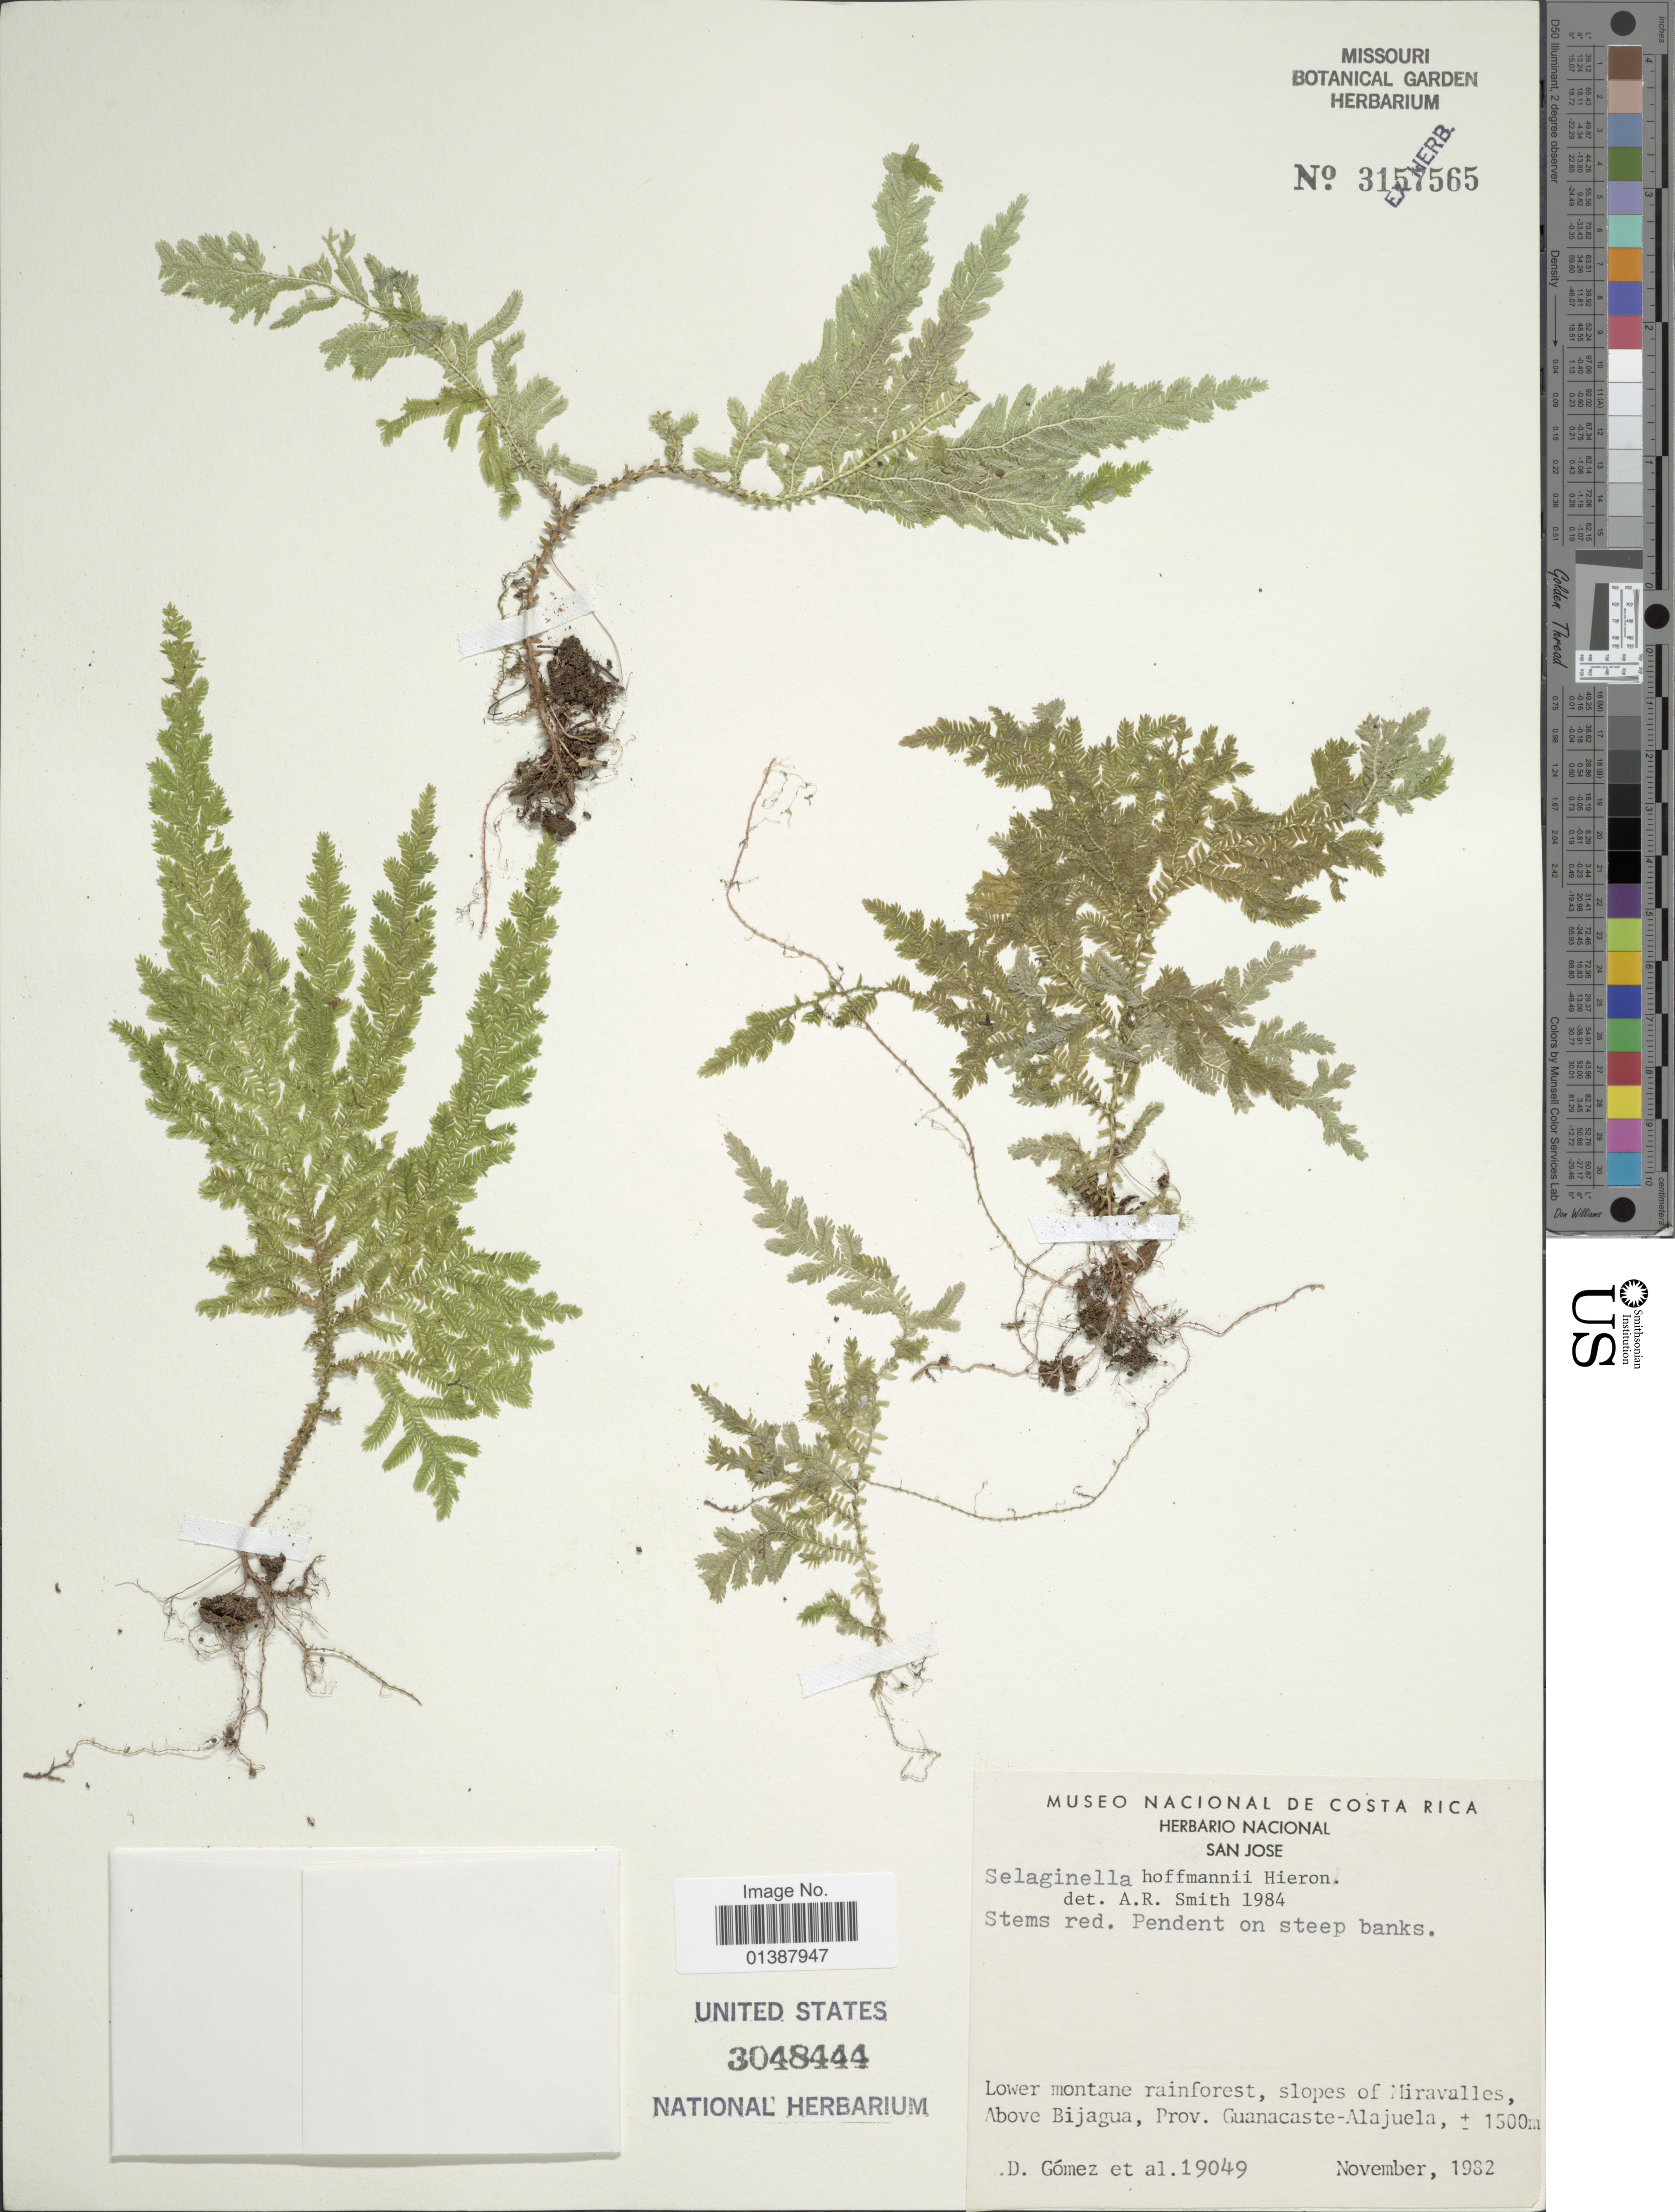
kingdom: Plantae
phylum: Tracheophyta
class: Lycopodiopsida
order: Selaginellales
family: Selaginellaceae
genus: Selaginella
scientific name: Selaginella hoffmannii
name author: Hieron.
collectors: D. Gomez & et al.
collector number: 19049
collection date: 1982-11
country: Costa Rica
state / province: Alajuela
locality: San Jose, Lower montane rainforest, slopes of Miravalles, Above Bijagua, prov. Guanacaste-Alajuela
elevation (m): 1500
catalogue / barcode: US 3048444